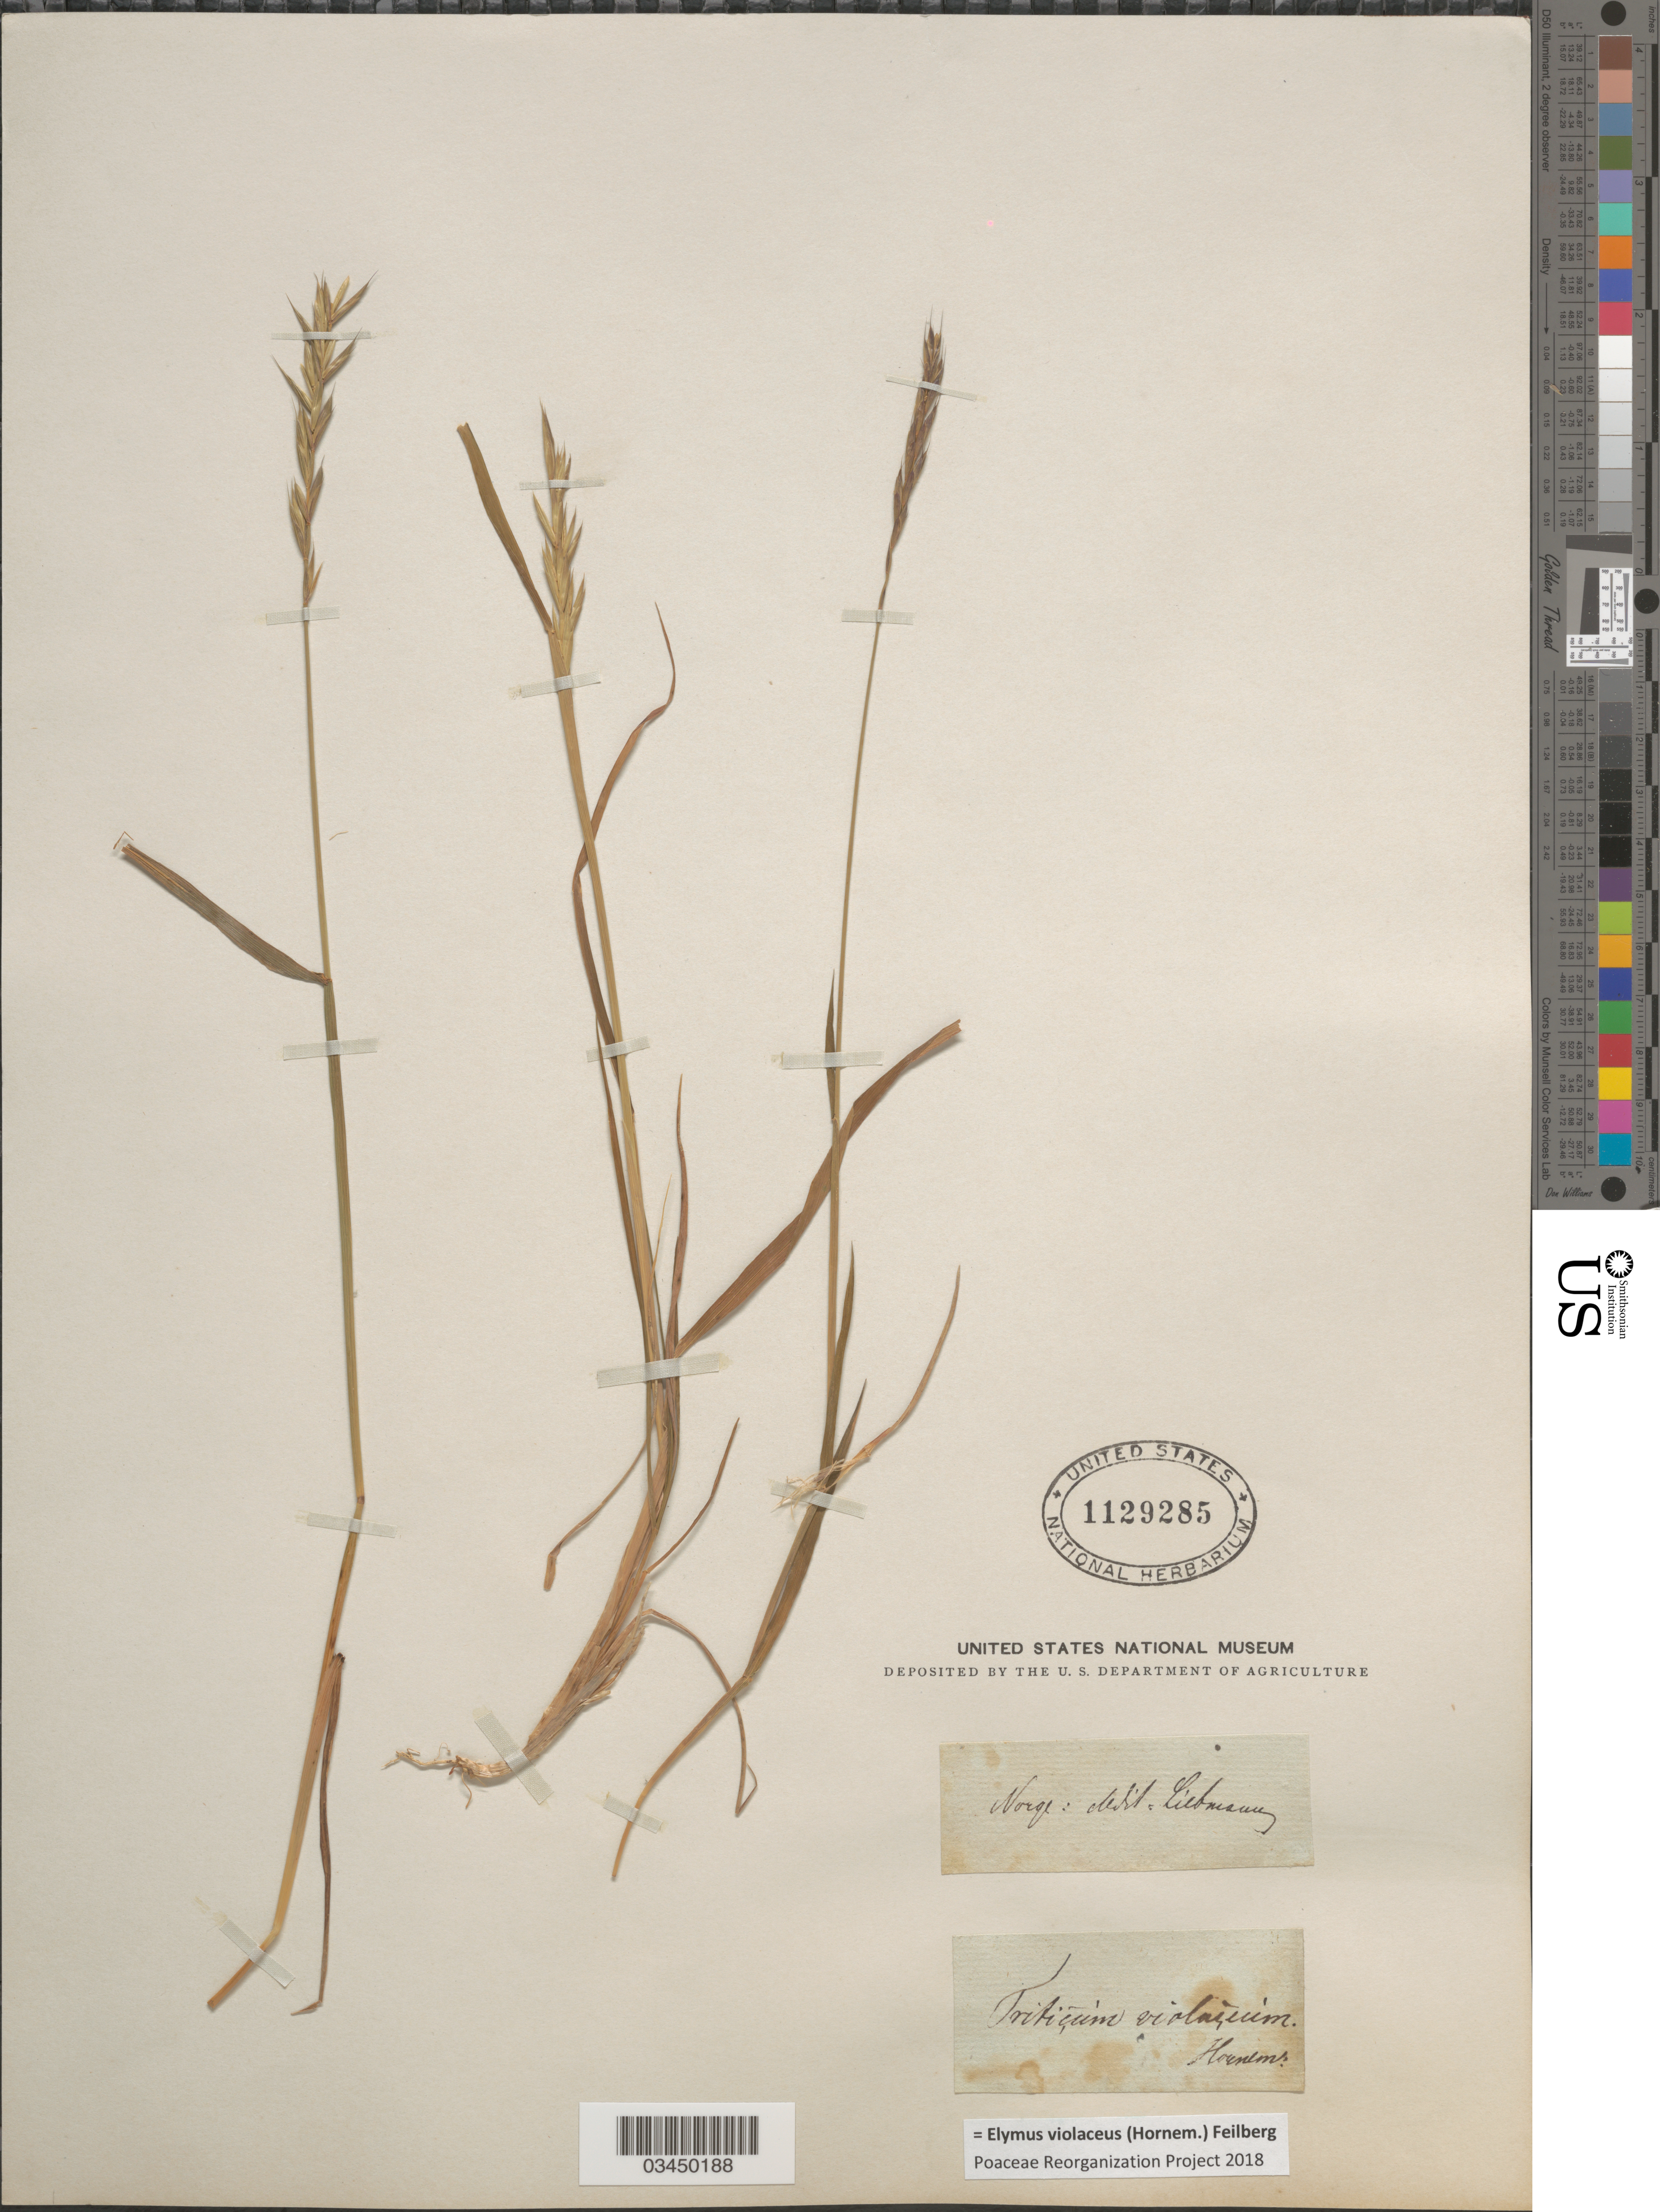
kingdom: Plantae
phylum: Tracheophyta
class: Liliopsida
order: Poales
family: Poaceae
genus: Elymus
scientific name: Elymus violaceus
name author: (Hornem.) Feilberg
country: Norway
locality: Norge.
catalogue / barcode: US 1129285